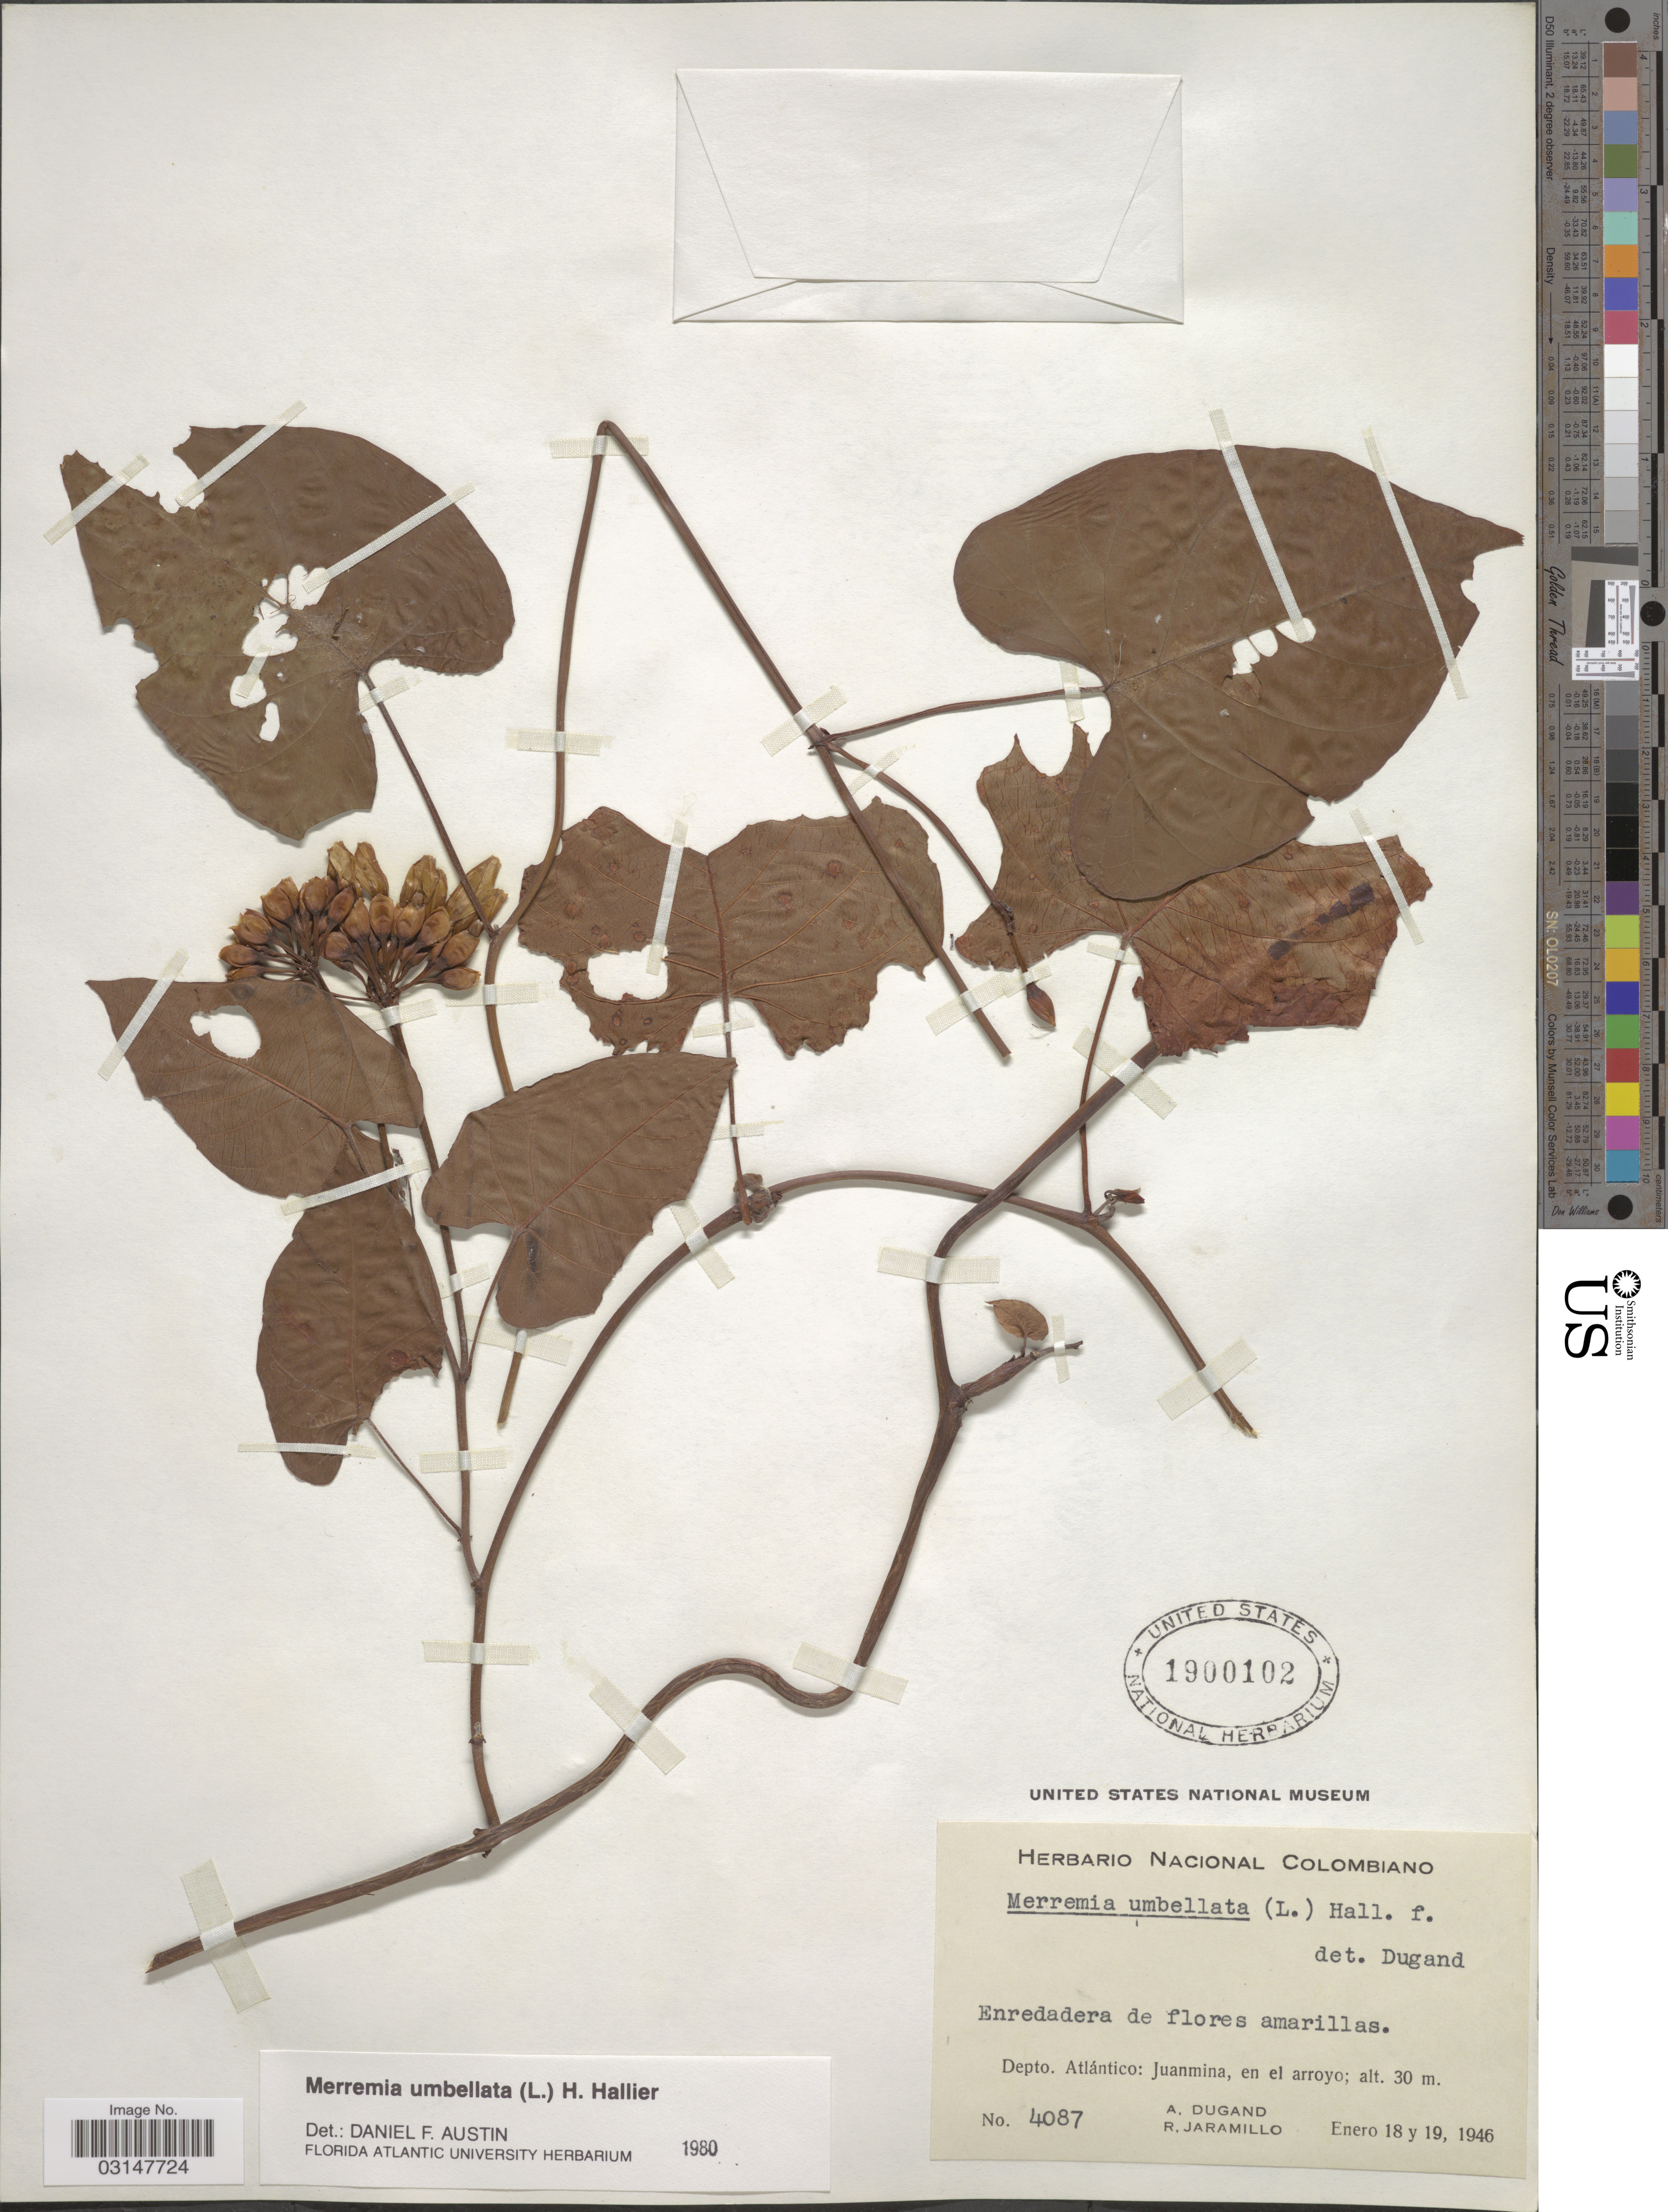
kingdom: Plantae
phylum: Tracheophyta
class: Magnoliopsida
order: Solanales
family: Convolvulaceae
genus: Camonea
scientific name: Camonea umbellata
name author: (L.) A. R. Simões & Staples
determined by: Strong, Mark T., (BOT), Smithsonian Institution - National Museum of Natural History (UNITED STATES)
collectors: A. Dugand & R. Jaramillo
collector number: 4087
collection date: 1946-01-18/1946-01-19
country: Colombia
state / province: Atlántico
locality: Depto. Atlántico: Juanmina, en el arroyo.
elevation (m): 30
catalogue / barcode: US 1900102